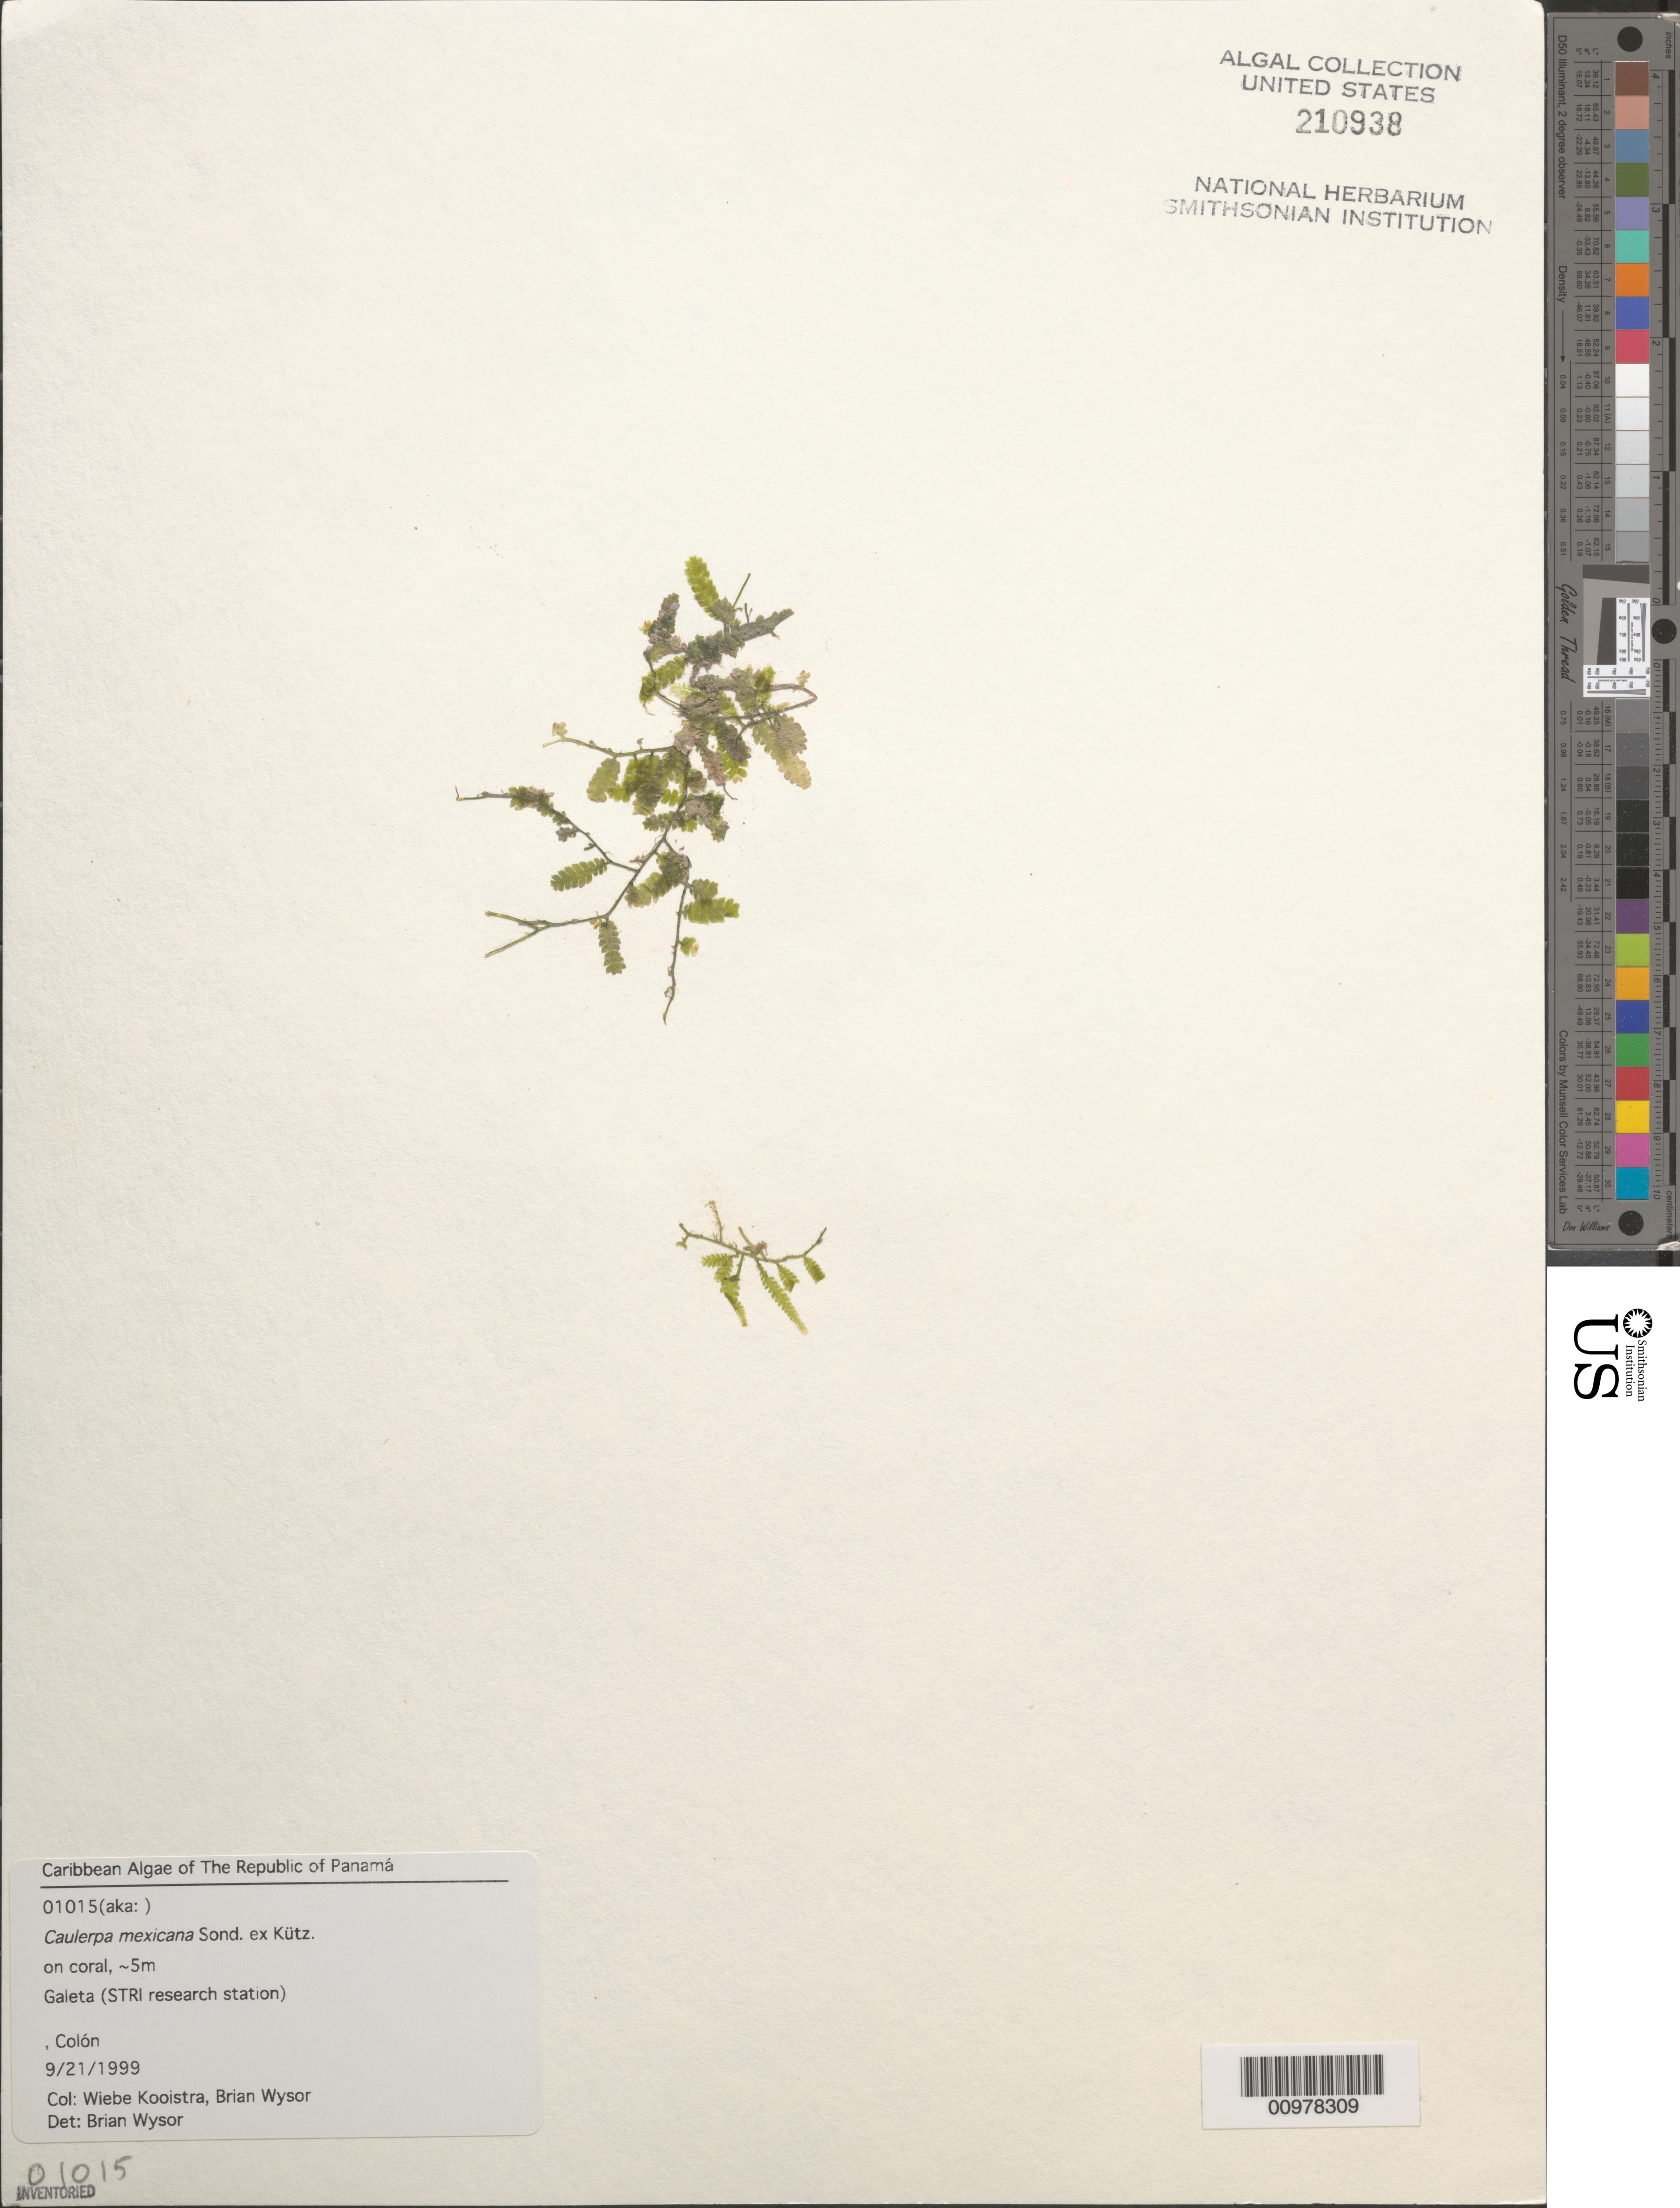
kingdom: Plantae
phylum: Chlorophyta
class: Ulvophyceae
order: Bryopsidales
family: Caulerpaceae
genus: Caulerpa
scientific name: Caulerpa mexicana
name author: Sond. ex Kütz.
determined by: Wysor, B.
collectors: B. Wysor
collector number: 01015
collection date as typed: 21 Sep 1999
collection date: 1999-09-21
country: Panama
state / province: Colón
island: Galeta Island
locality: STRI (Smithsonian Tropical Research Institute) research station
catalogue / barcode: US 210938